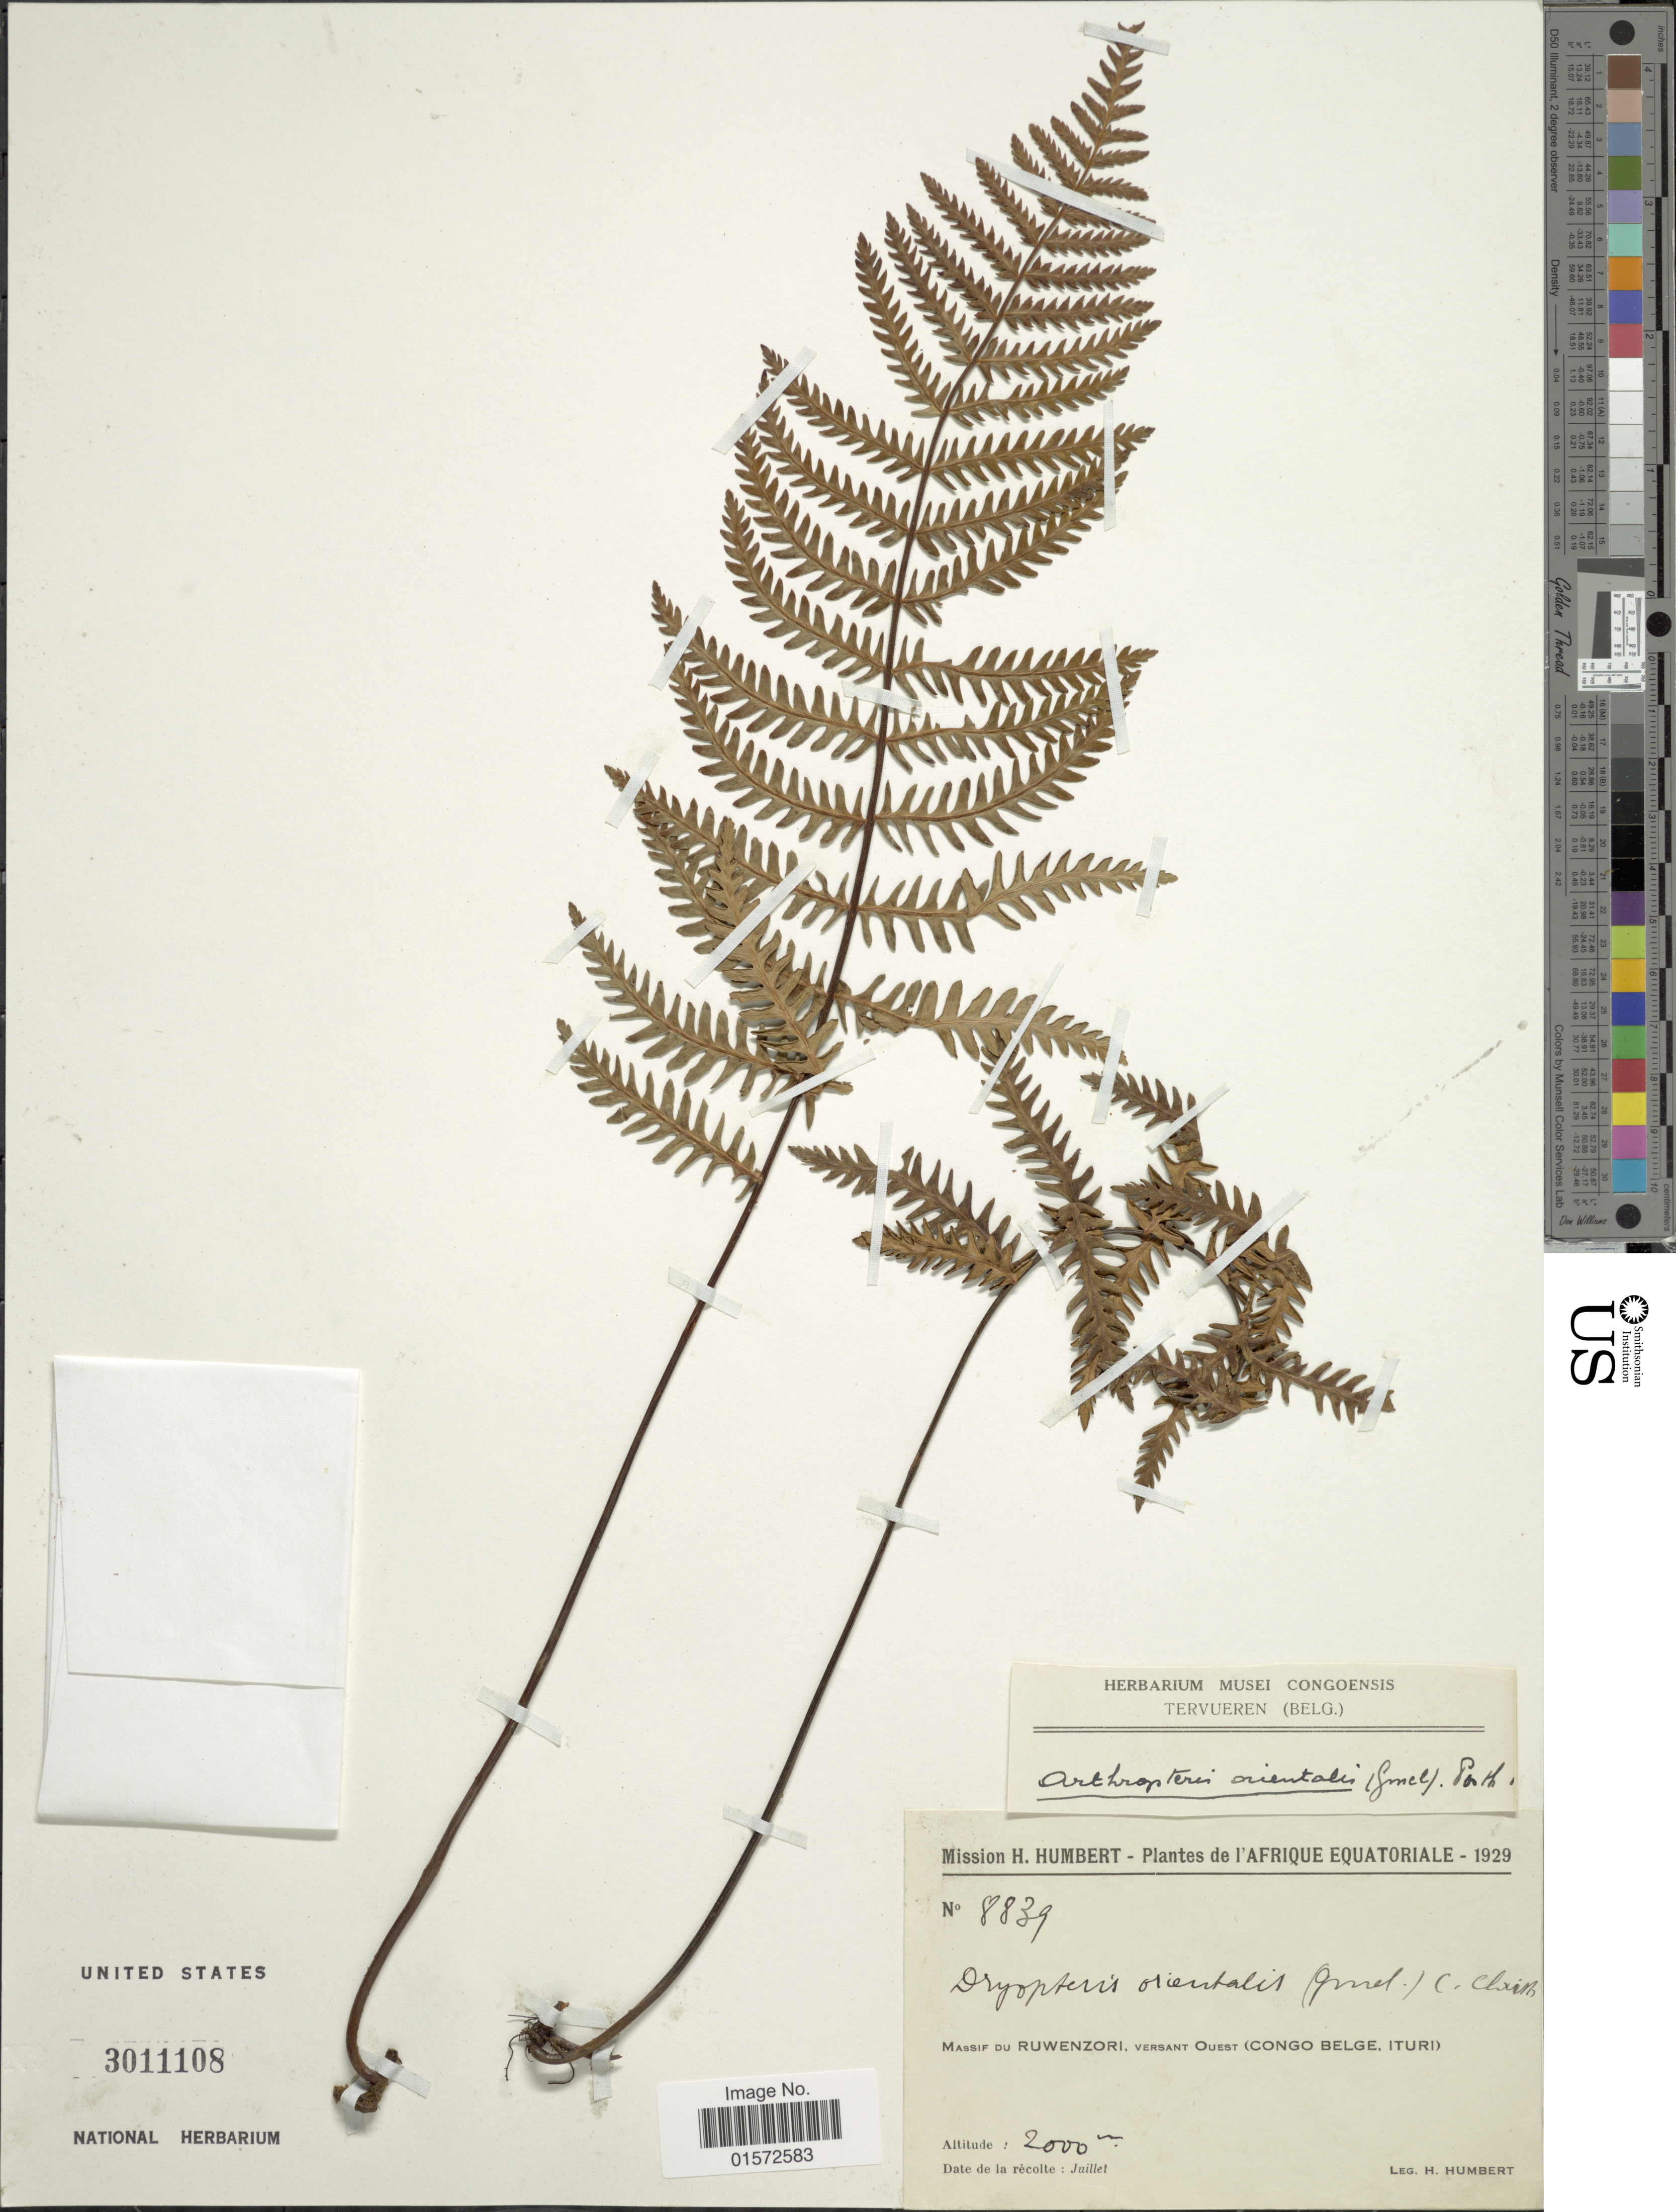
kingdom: Plantae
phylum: Tracheophyta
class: Polypodiopsida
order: Polypodiales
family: Tectariaceae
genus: Arthropteris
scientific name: Arthropteris orientalis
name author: (J.F. Gmel.) Posth.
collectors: H. Humbert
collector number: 8839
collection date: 1929-07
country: Congo, Democratic Republic of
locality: Massif du Ruwenzori, versant Ouest (Congo Belhe, Ituri)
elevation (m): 2000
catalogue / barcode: US 3011108